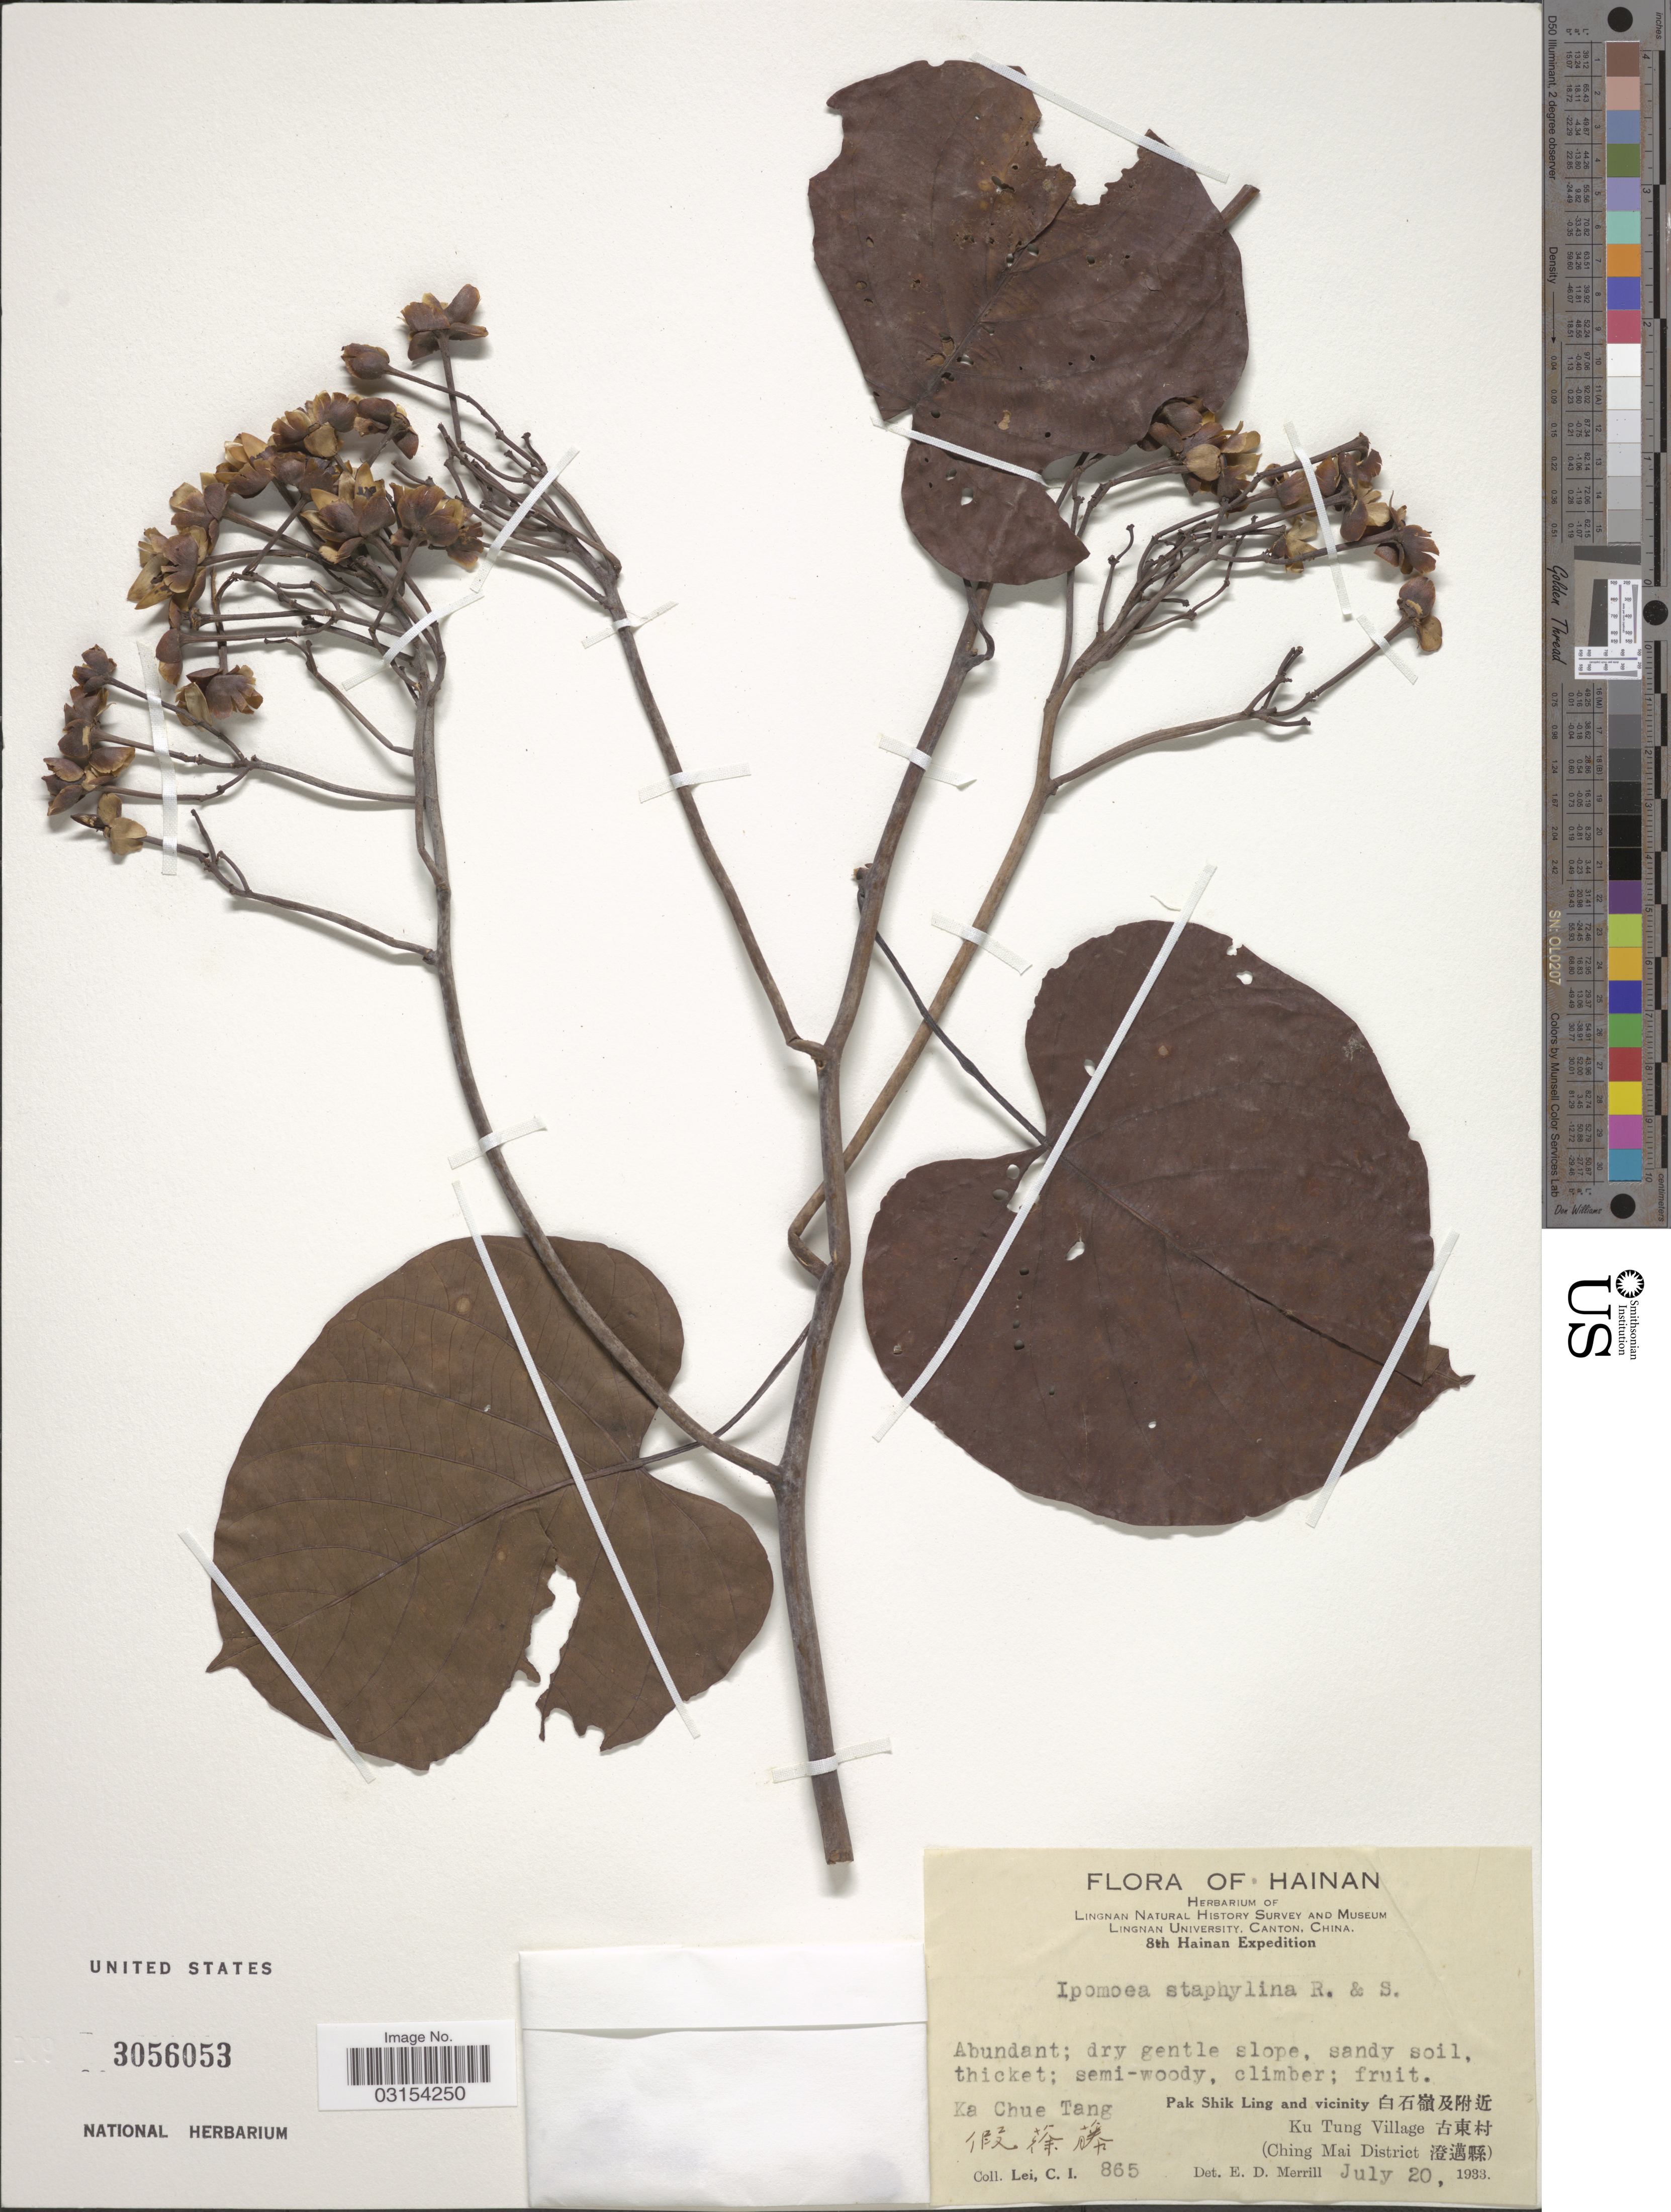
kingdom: Plantae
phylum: Tracheophyta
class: Magnoliopsida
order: Solanales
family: Convolvulaceae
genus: Ipomoea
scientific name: Ipomoea staphylina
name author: Roem. & Schult.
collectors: C. I. Lei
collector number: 865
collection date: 1933-07-20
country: China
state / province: Hainan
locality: Ka Chue Tang X. Pak Shik Ling and vicinity X. Ku Tung Village X. (Ching Mai District X).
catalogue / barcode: US 3056053